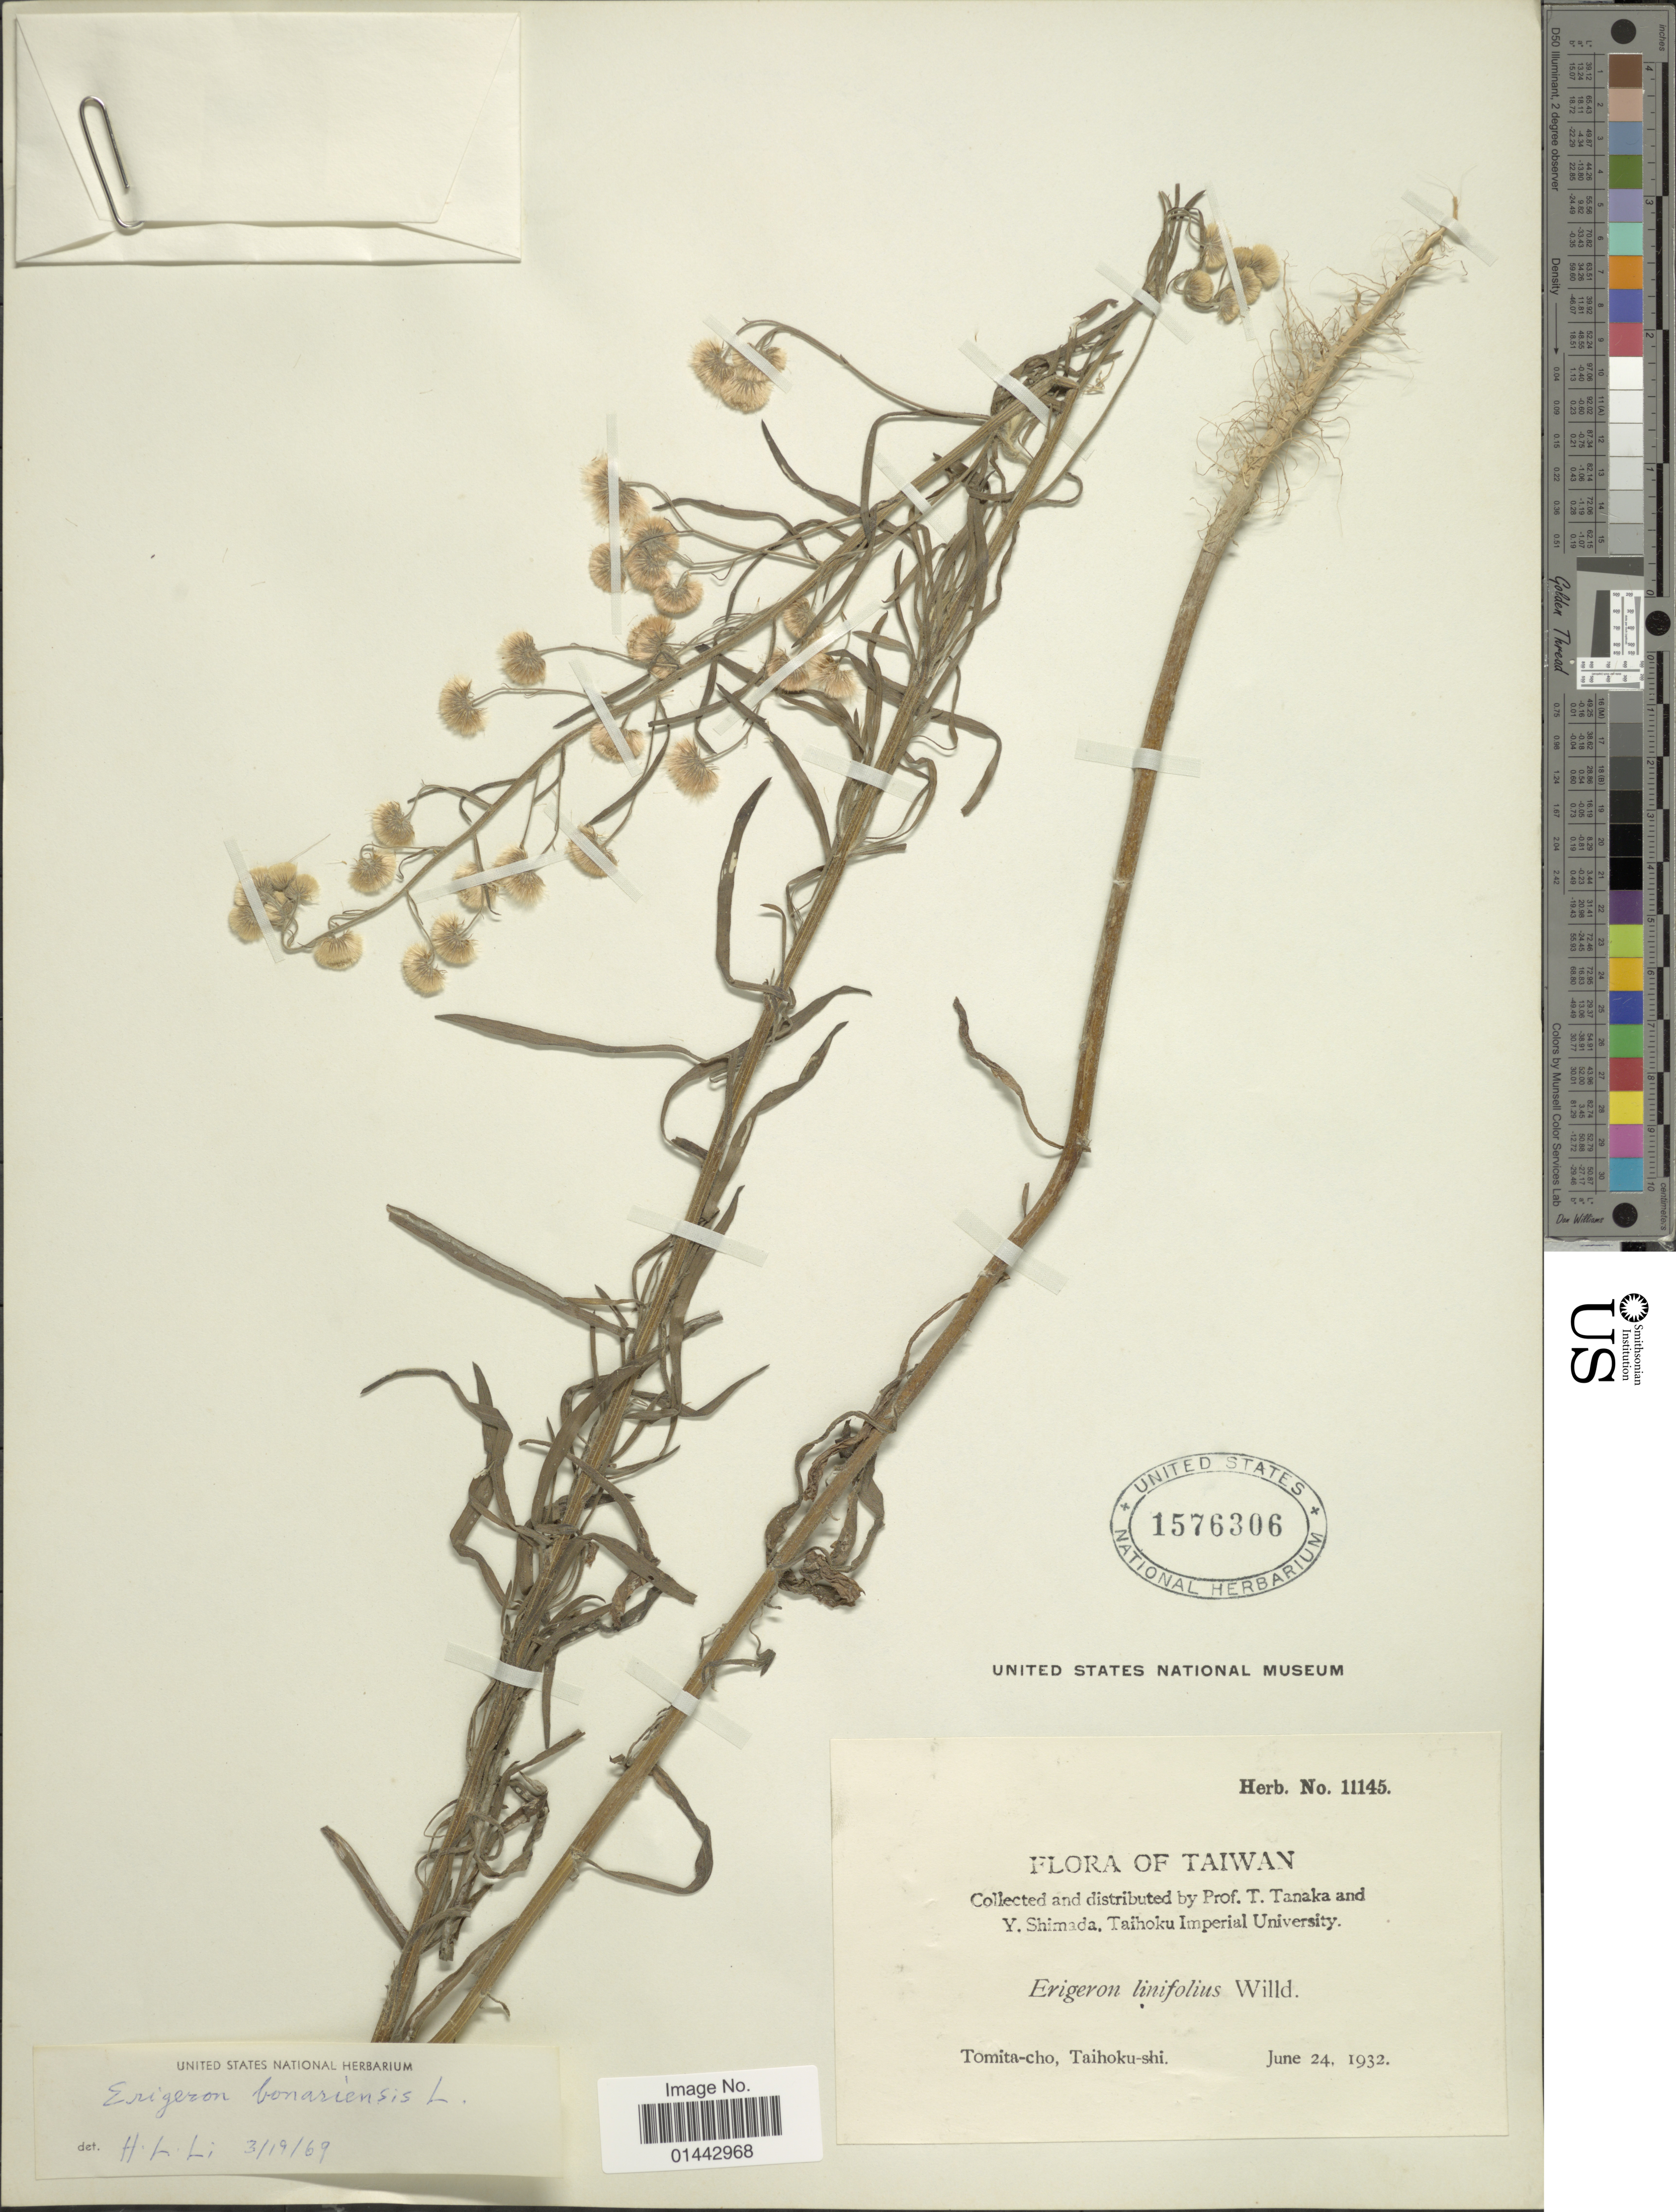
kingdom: Plantae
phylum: Tracheophyta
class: Magnoliopsida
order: Asterales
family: Asteraceae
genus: Erigeron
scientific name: Erigeron bonariensis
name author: L.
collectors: T. Tanaka & Y. Shimada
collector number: herb. No. 11145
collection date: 1932-06-24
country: Taiwan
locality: Tomita-cho, Taihoku-shi.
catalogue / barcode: US 1576306